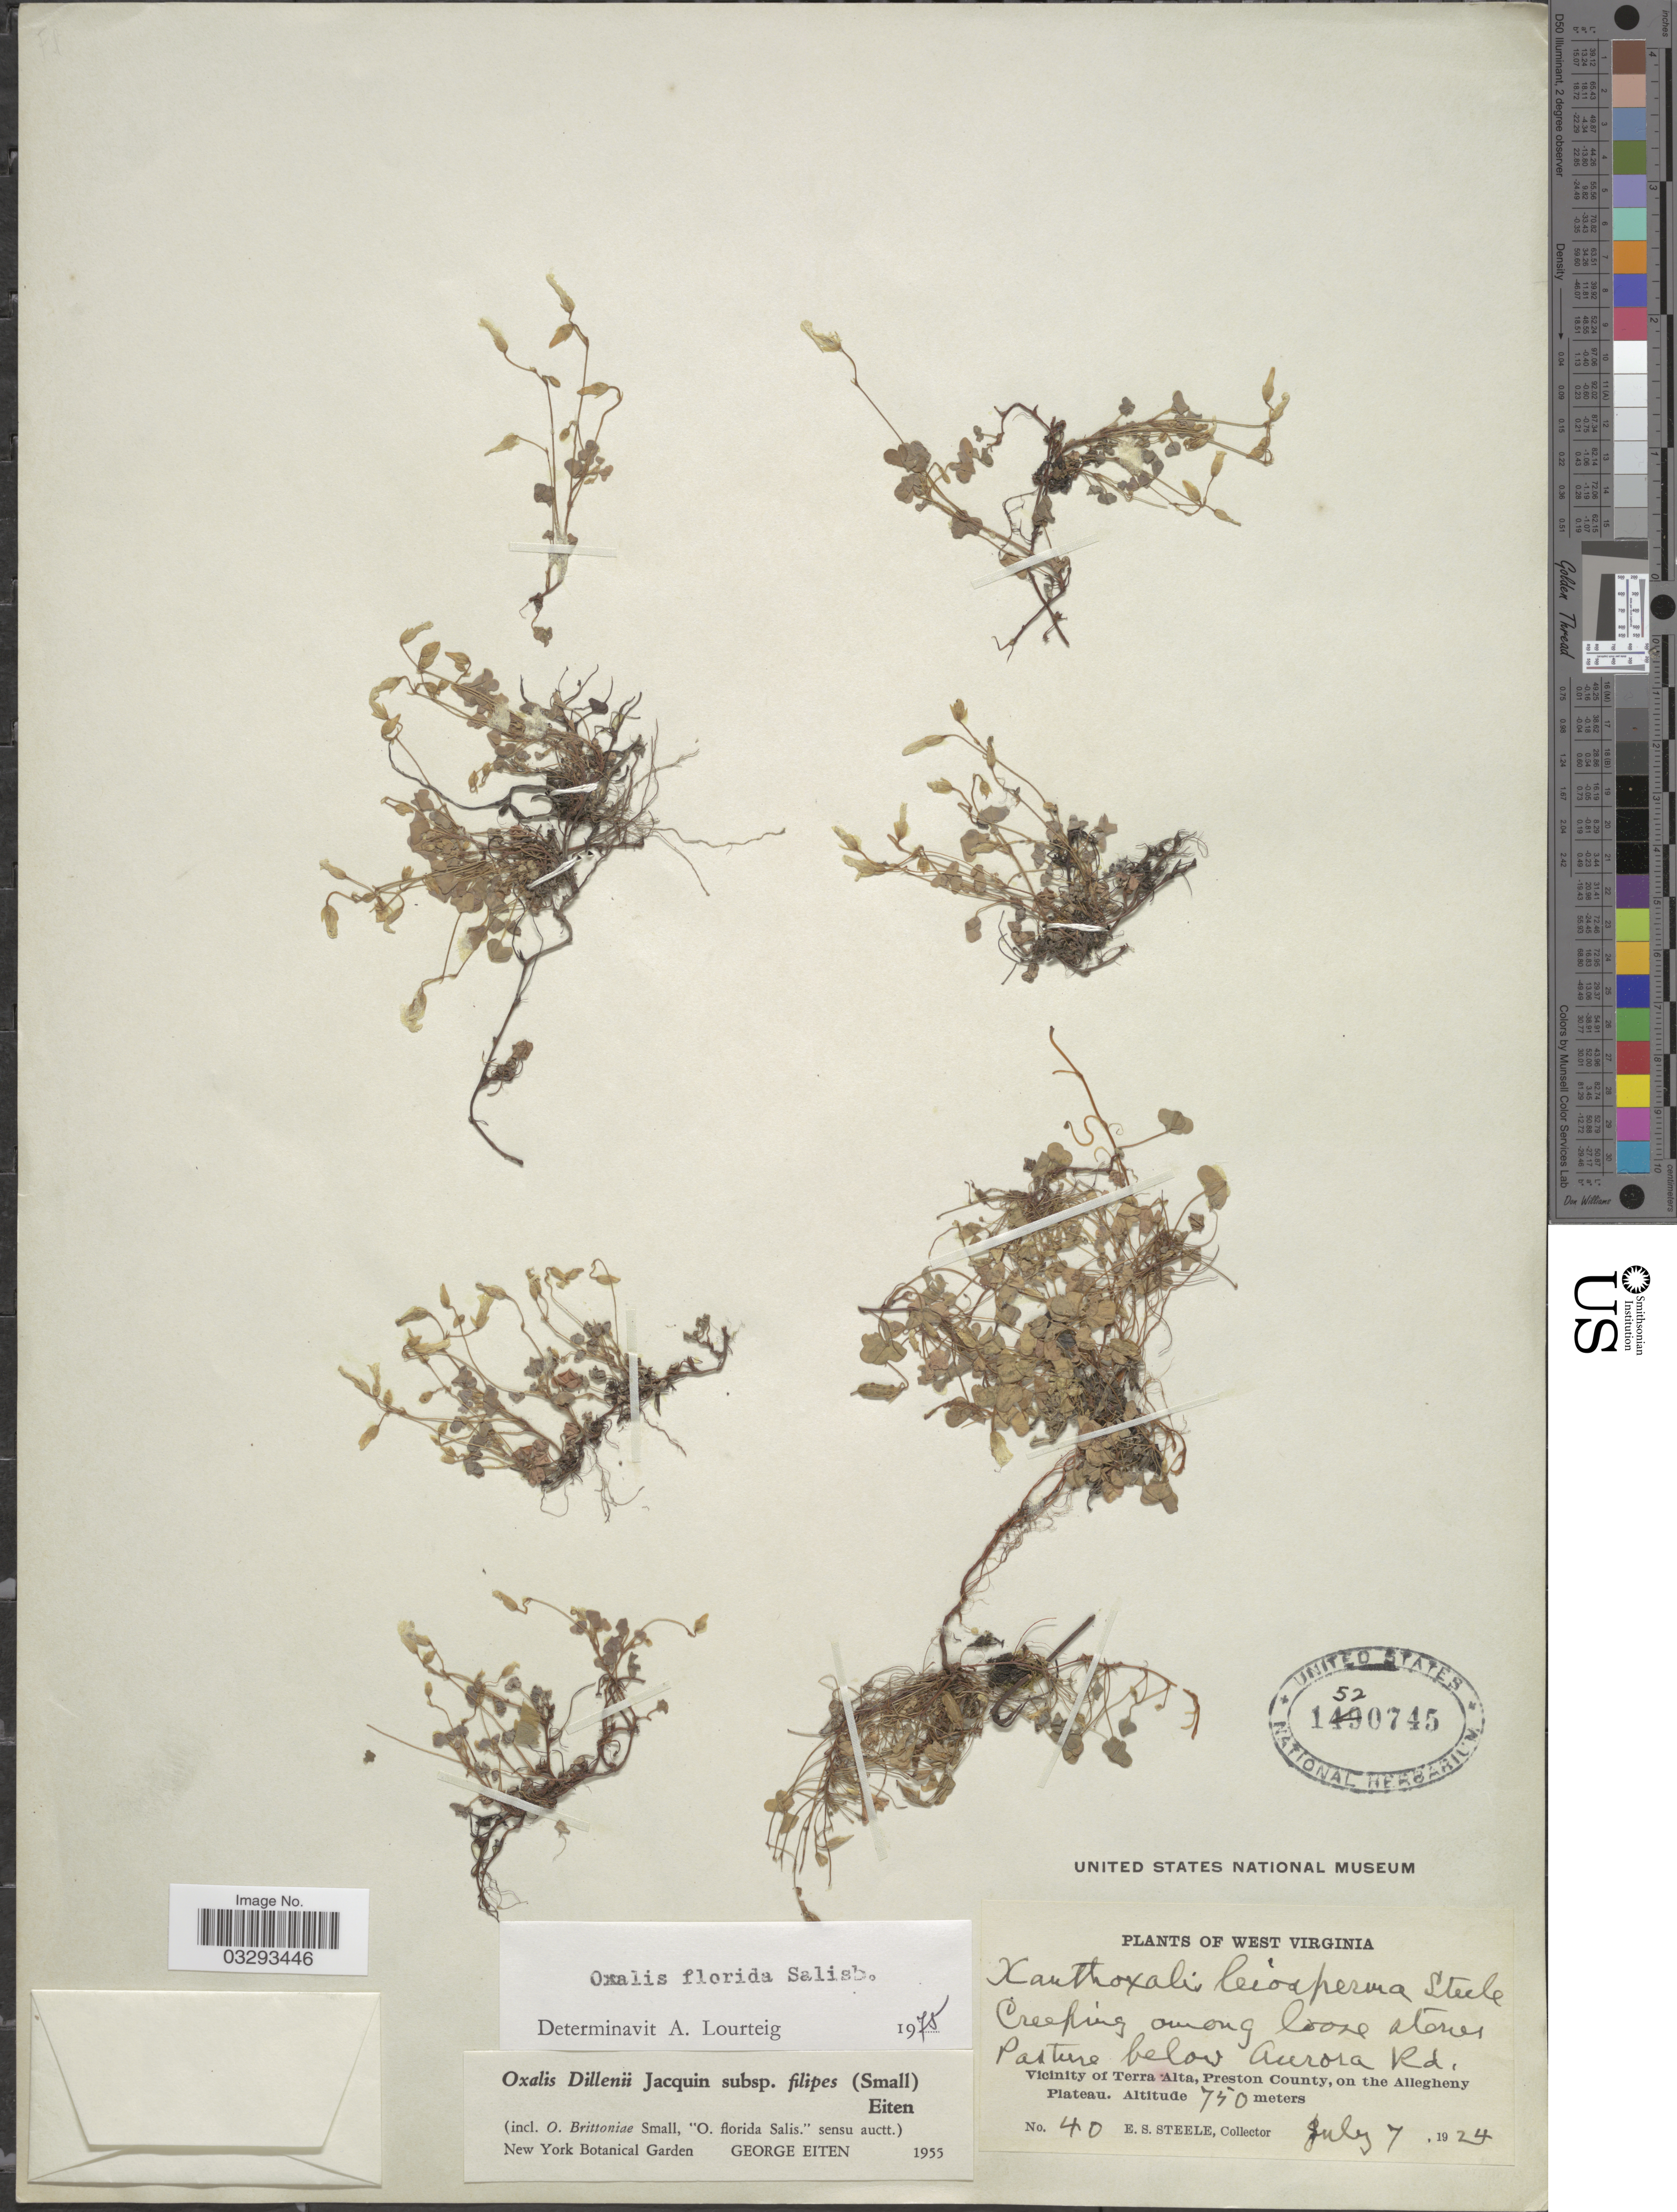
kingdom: Plantae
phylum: Tracheophyta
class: Magnoliopsida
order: Oxalidales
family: Oxalidaceae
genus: Oxalis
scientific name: Oxalis florida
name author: Salisb.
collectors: E. Steele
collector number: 40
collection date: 1924-07-07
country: United States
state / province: West Virginia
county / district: Preston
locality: Pasture below Aurora Rd. Vicinity of Terra Alta, Preston County, on the Allegheny Plateau.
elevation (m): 750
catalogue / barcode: US 1520745